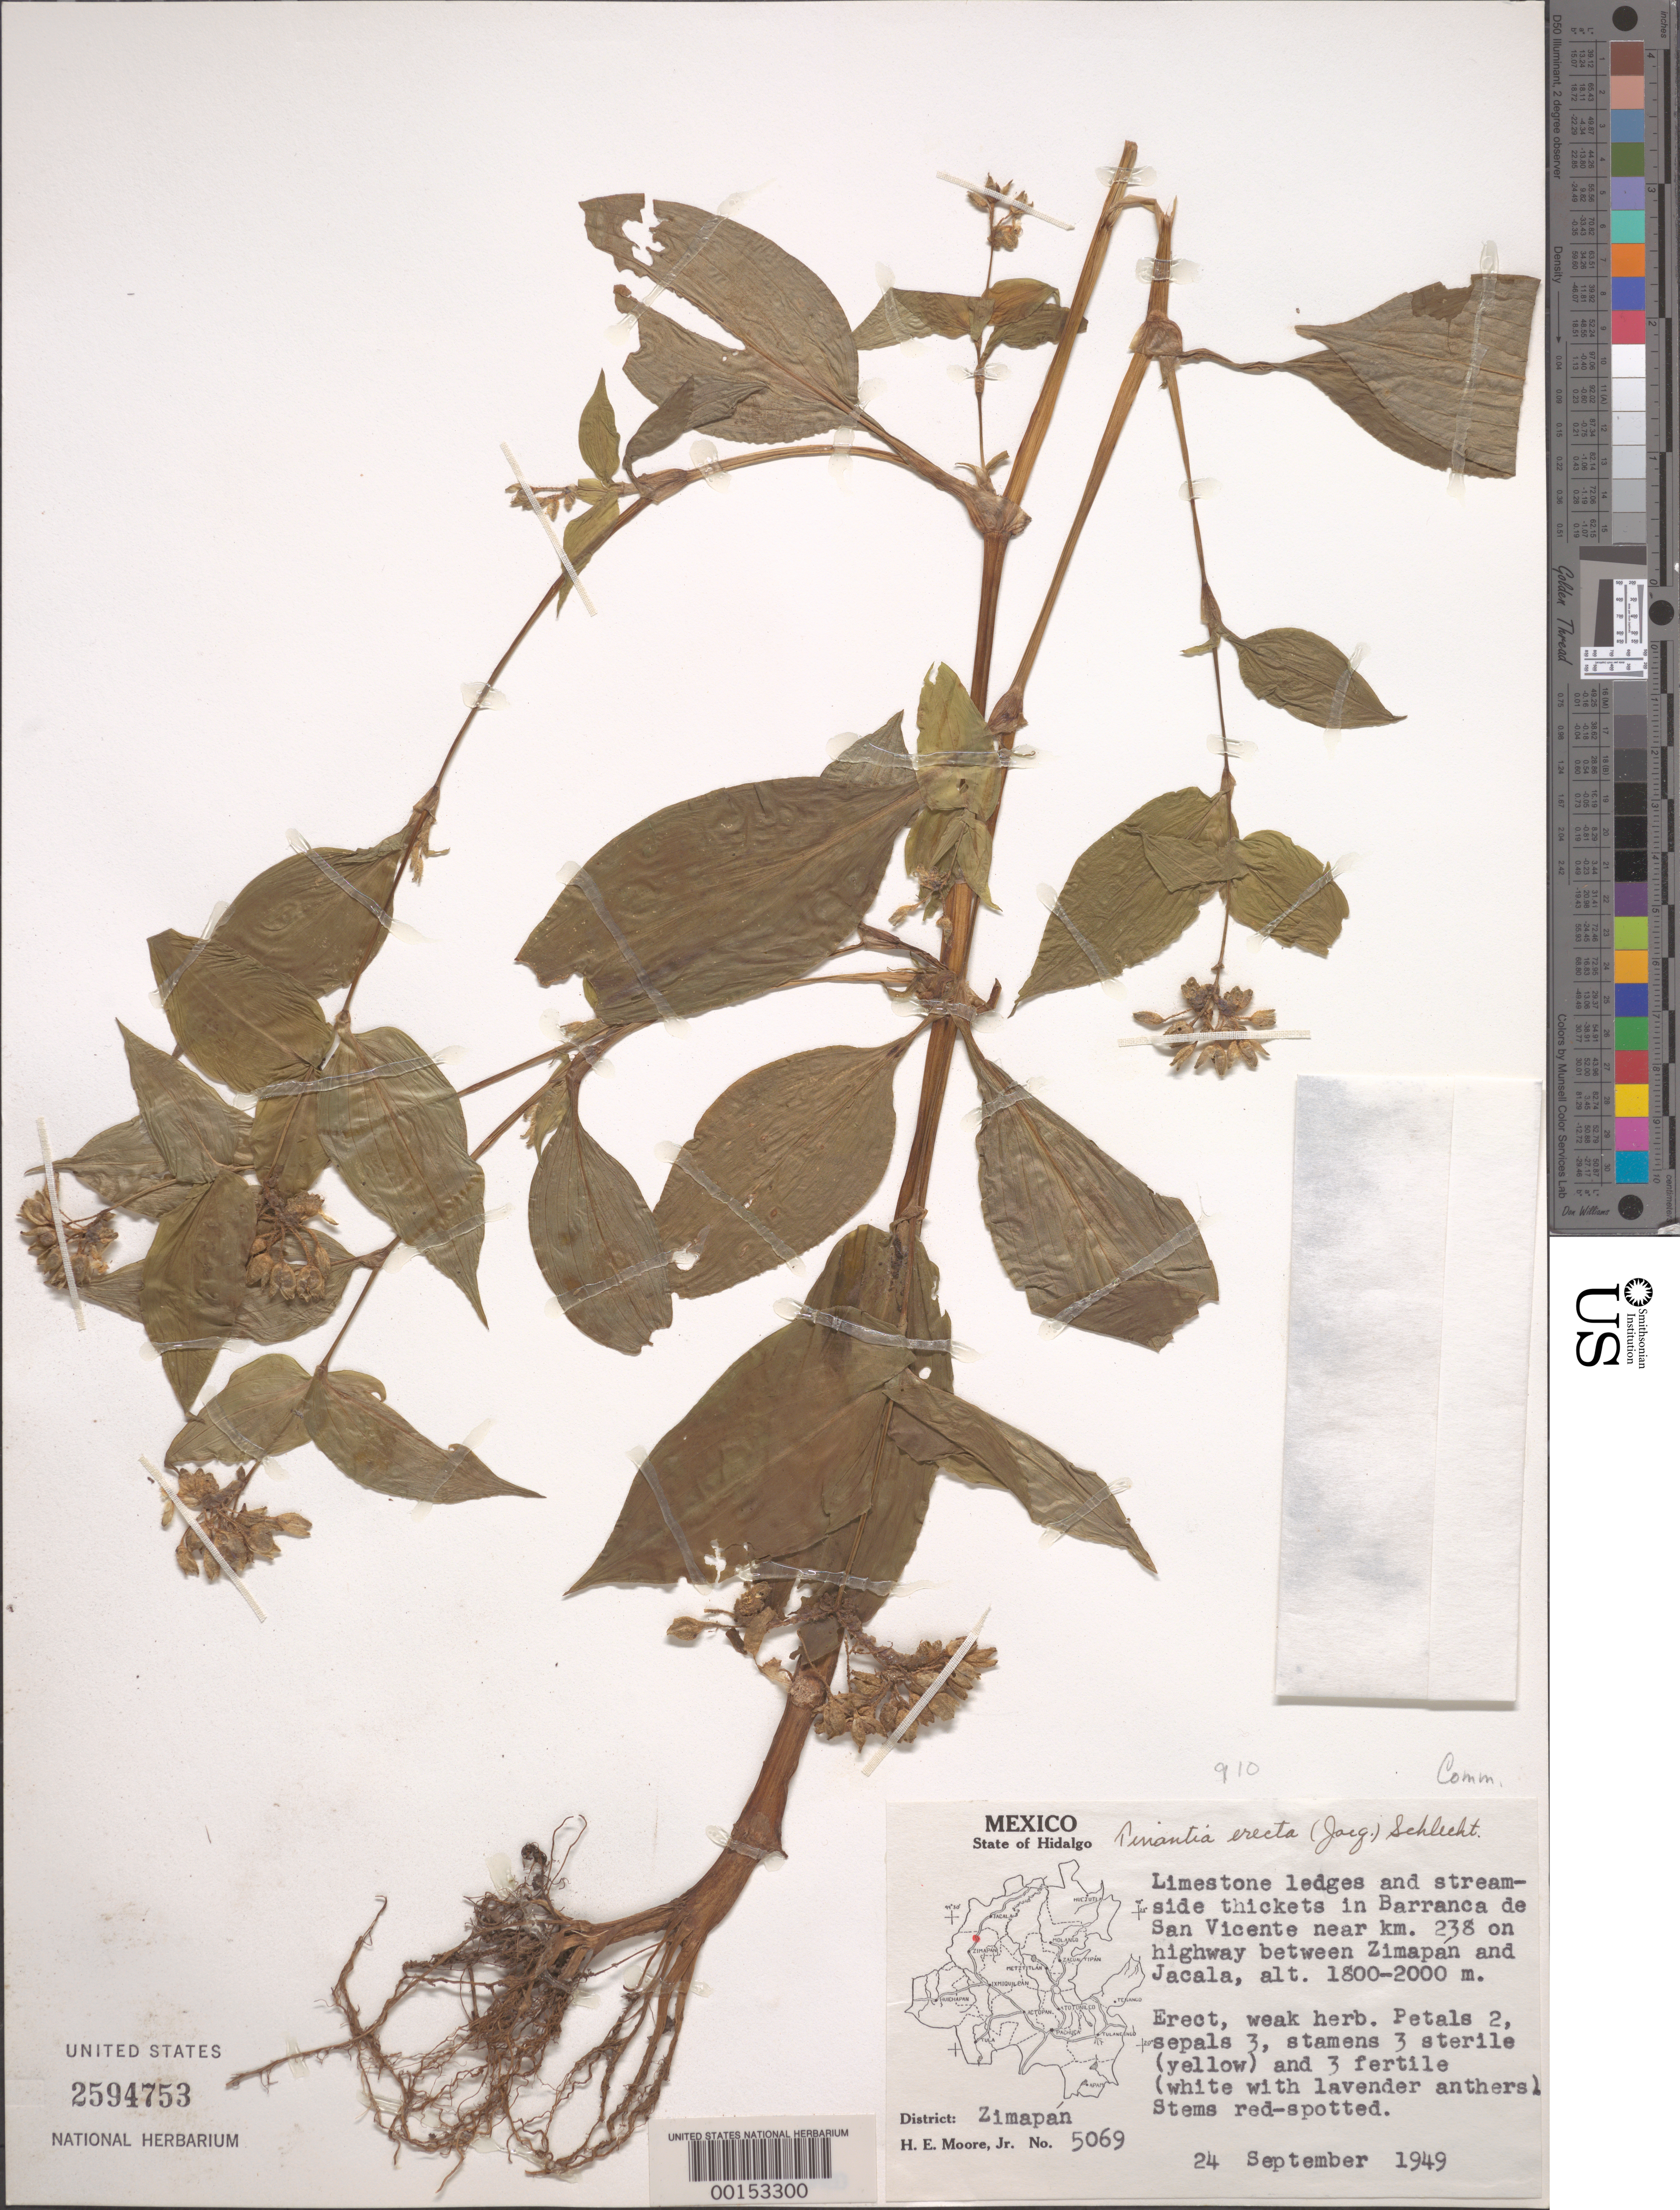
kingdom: Plantae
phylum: Tracheophyta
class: Liliopsida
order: Commelinales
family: Commelinaceae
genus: Tinantia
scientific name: Tinantia violacea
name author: Rohweder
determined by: Faden, Robert B., (US), Smithsonian Institution - National Museum of Natural History (UNITED STATES)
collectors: H. E. Moore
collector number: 5069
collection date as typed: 24 Sep 1949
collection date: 1949-09-24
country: Mexico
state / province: Hidalgo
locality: Barranca de San Vicente, between Zimapan and Jacala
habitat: Thickets on limestone ledge, barranca streambank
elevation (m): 1800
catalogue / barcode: US 2594753